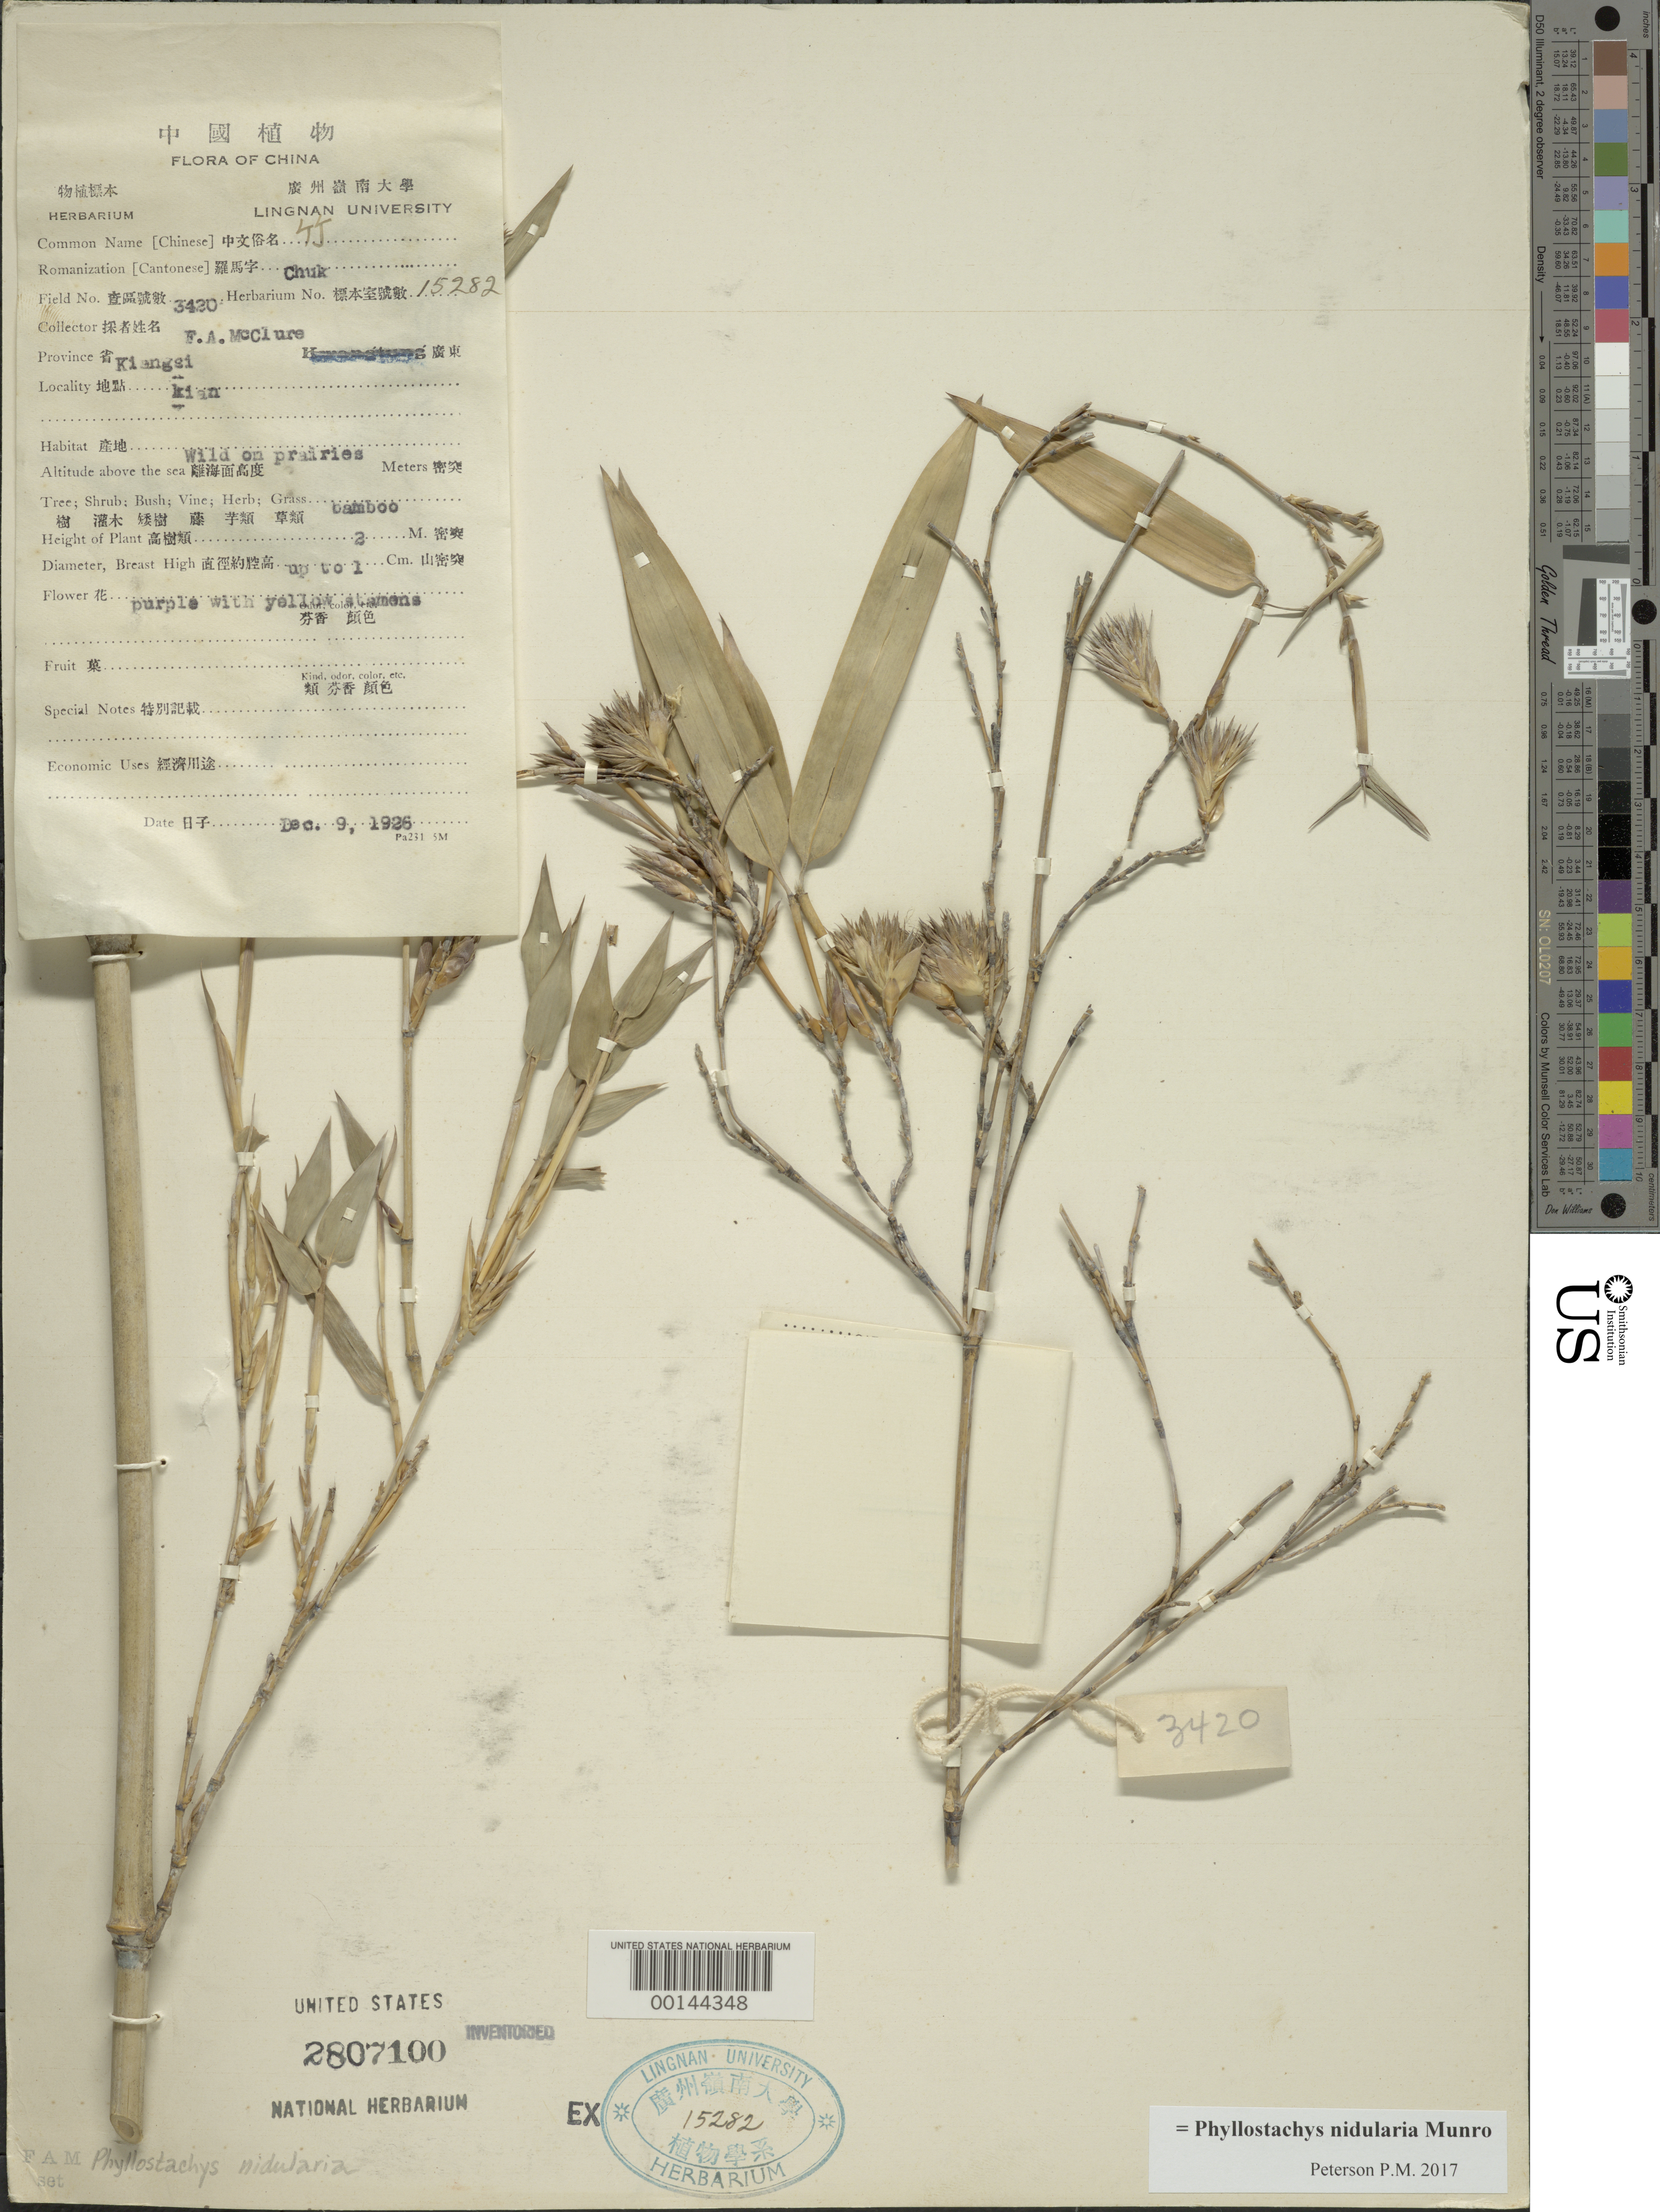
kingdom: Plantae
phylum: Tracheophyta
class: Liliopsida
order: Poales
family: Poaceae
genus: Phyllostachys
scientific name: Phyllostachys nidularia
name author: Munro ex Fenzi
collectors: F. A. McClure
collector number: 3420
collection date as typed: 09 Dec 1926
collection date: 1926-12-09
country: China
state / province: Jiangsu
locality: Kian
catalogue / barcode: US 2807100